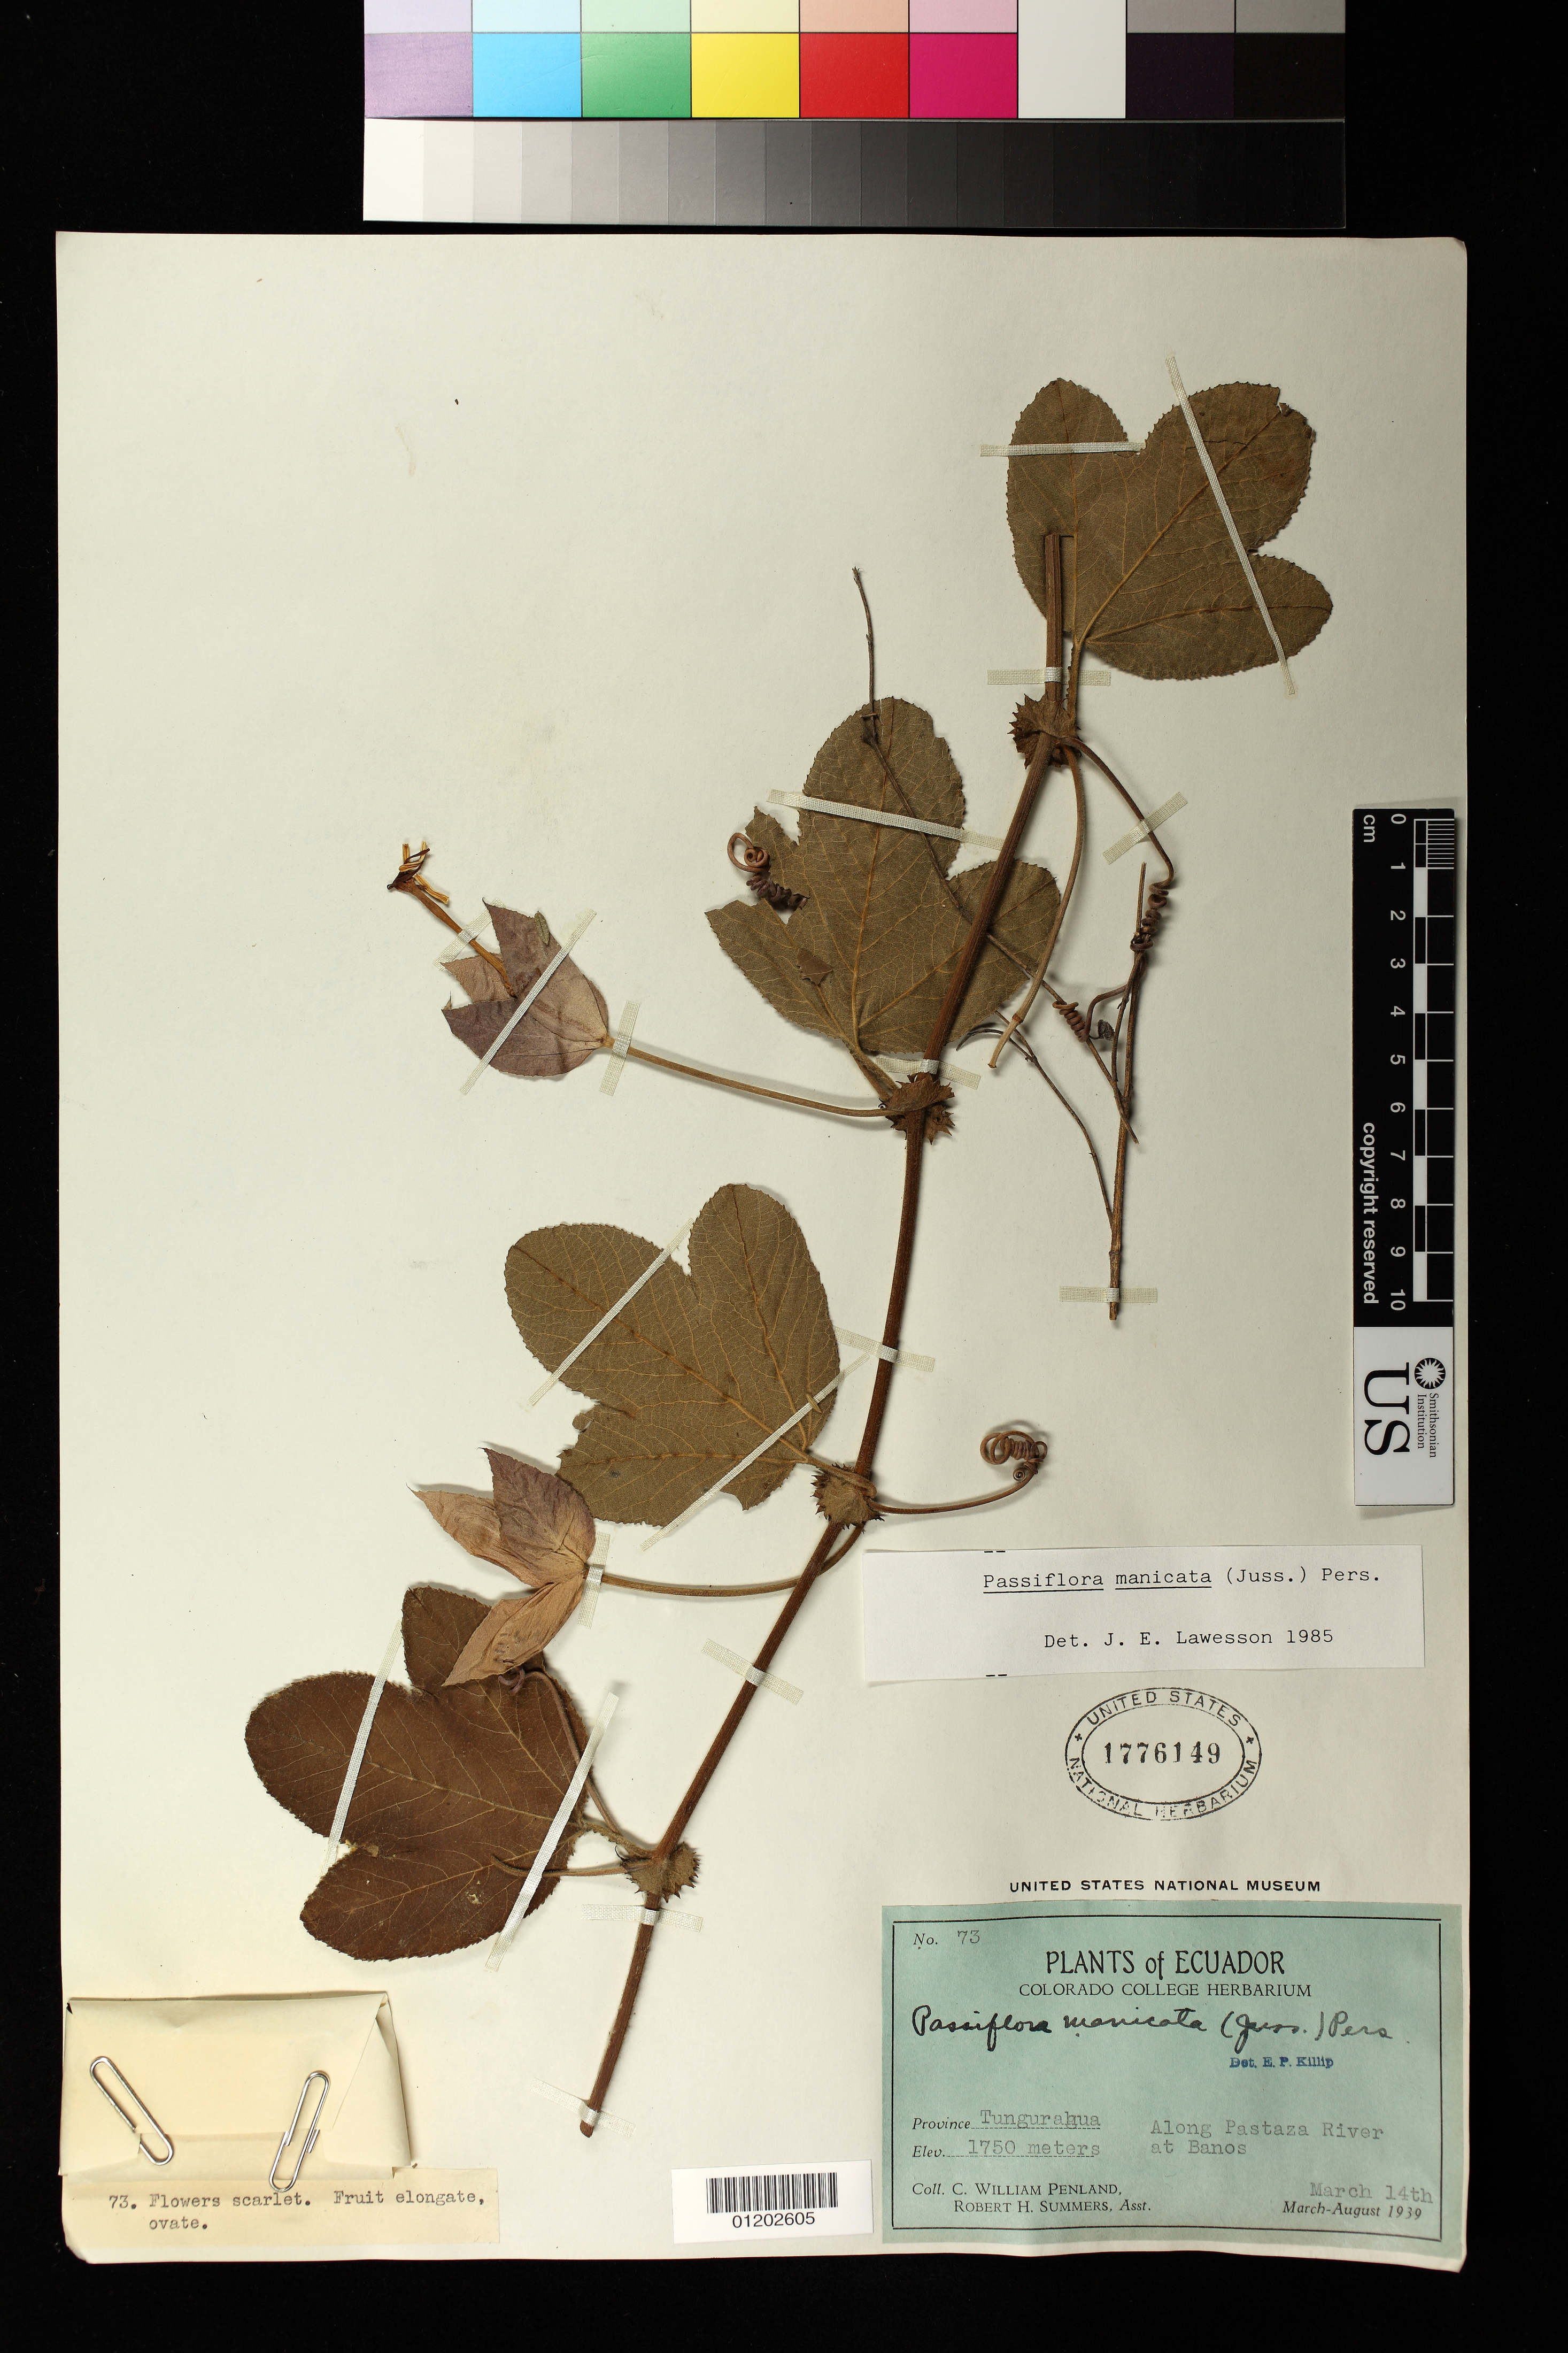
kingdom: Plantae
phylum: Tracheophyta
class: Magnoliopsida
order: Malpighiales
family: Passifloraceae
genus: Passiflora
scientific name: Passiflora manicata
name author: (Juss.) Pers.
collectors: C. W. Penland & R. Summers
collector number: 73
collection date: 1939-03-14,1939-08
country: Ecuador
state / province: Tungurahua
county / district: Banos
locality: Along Pastaza River at Banos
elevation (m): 1750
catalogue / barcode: US 1776149